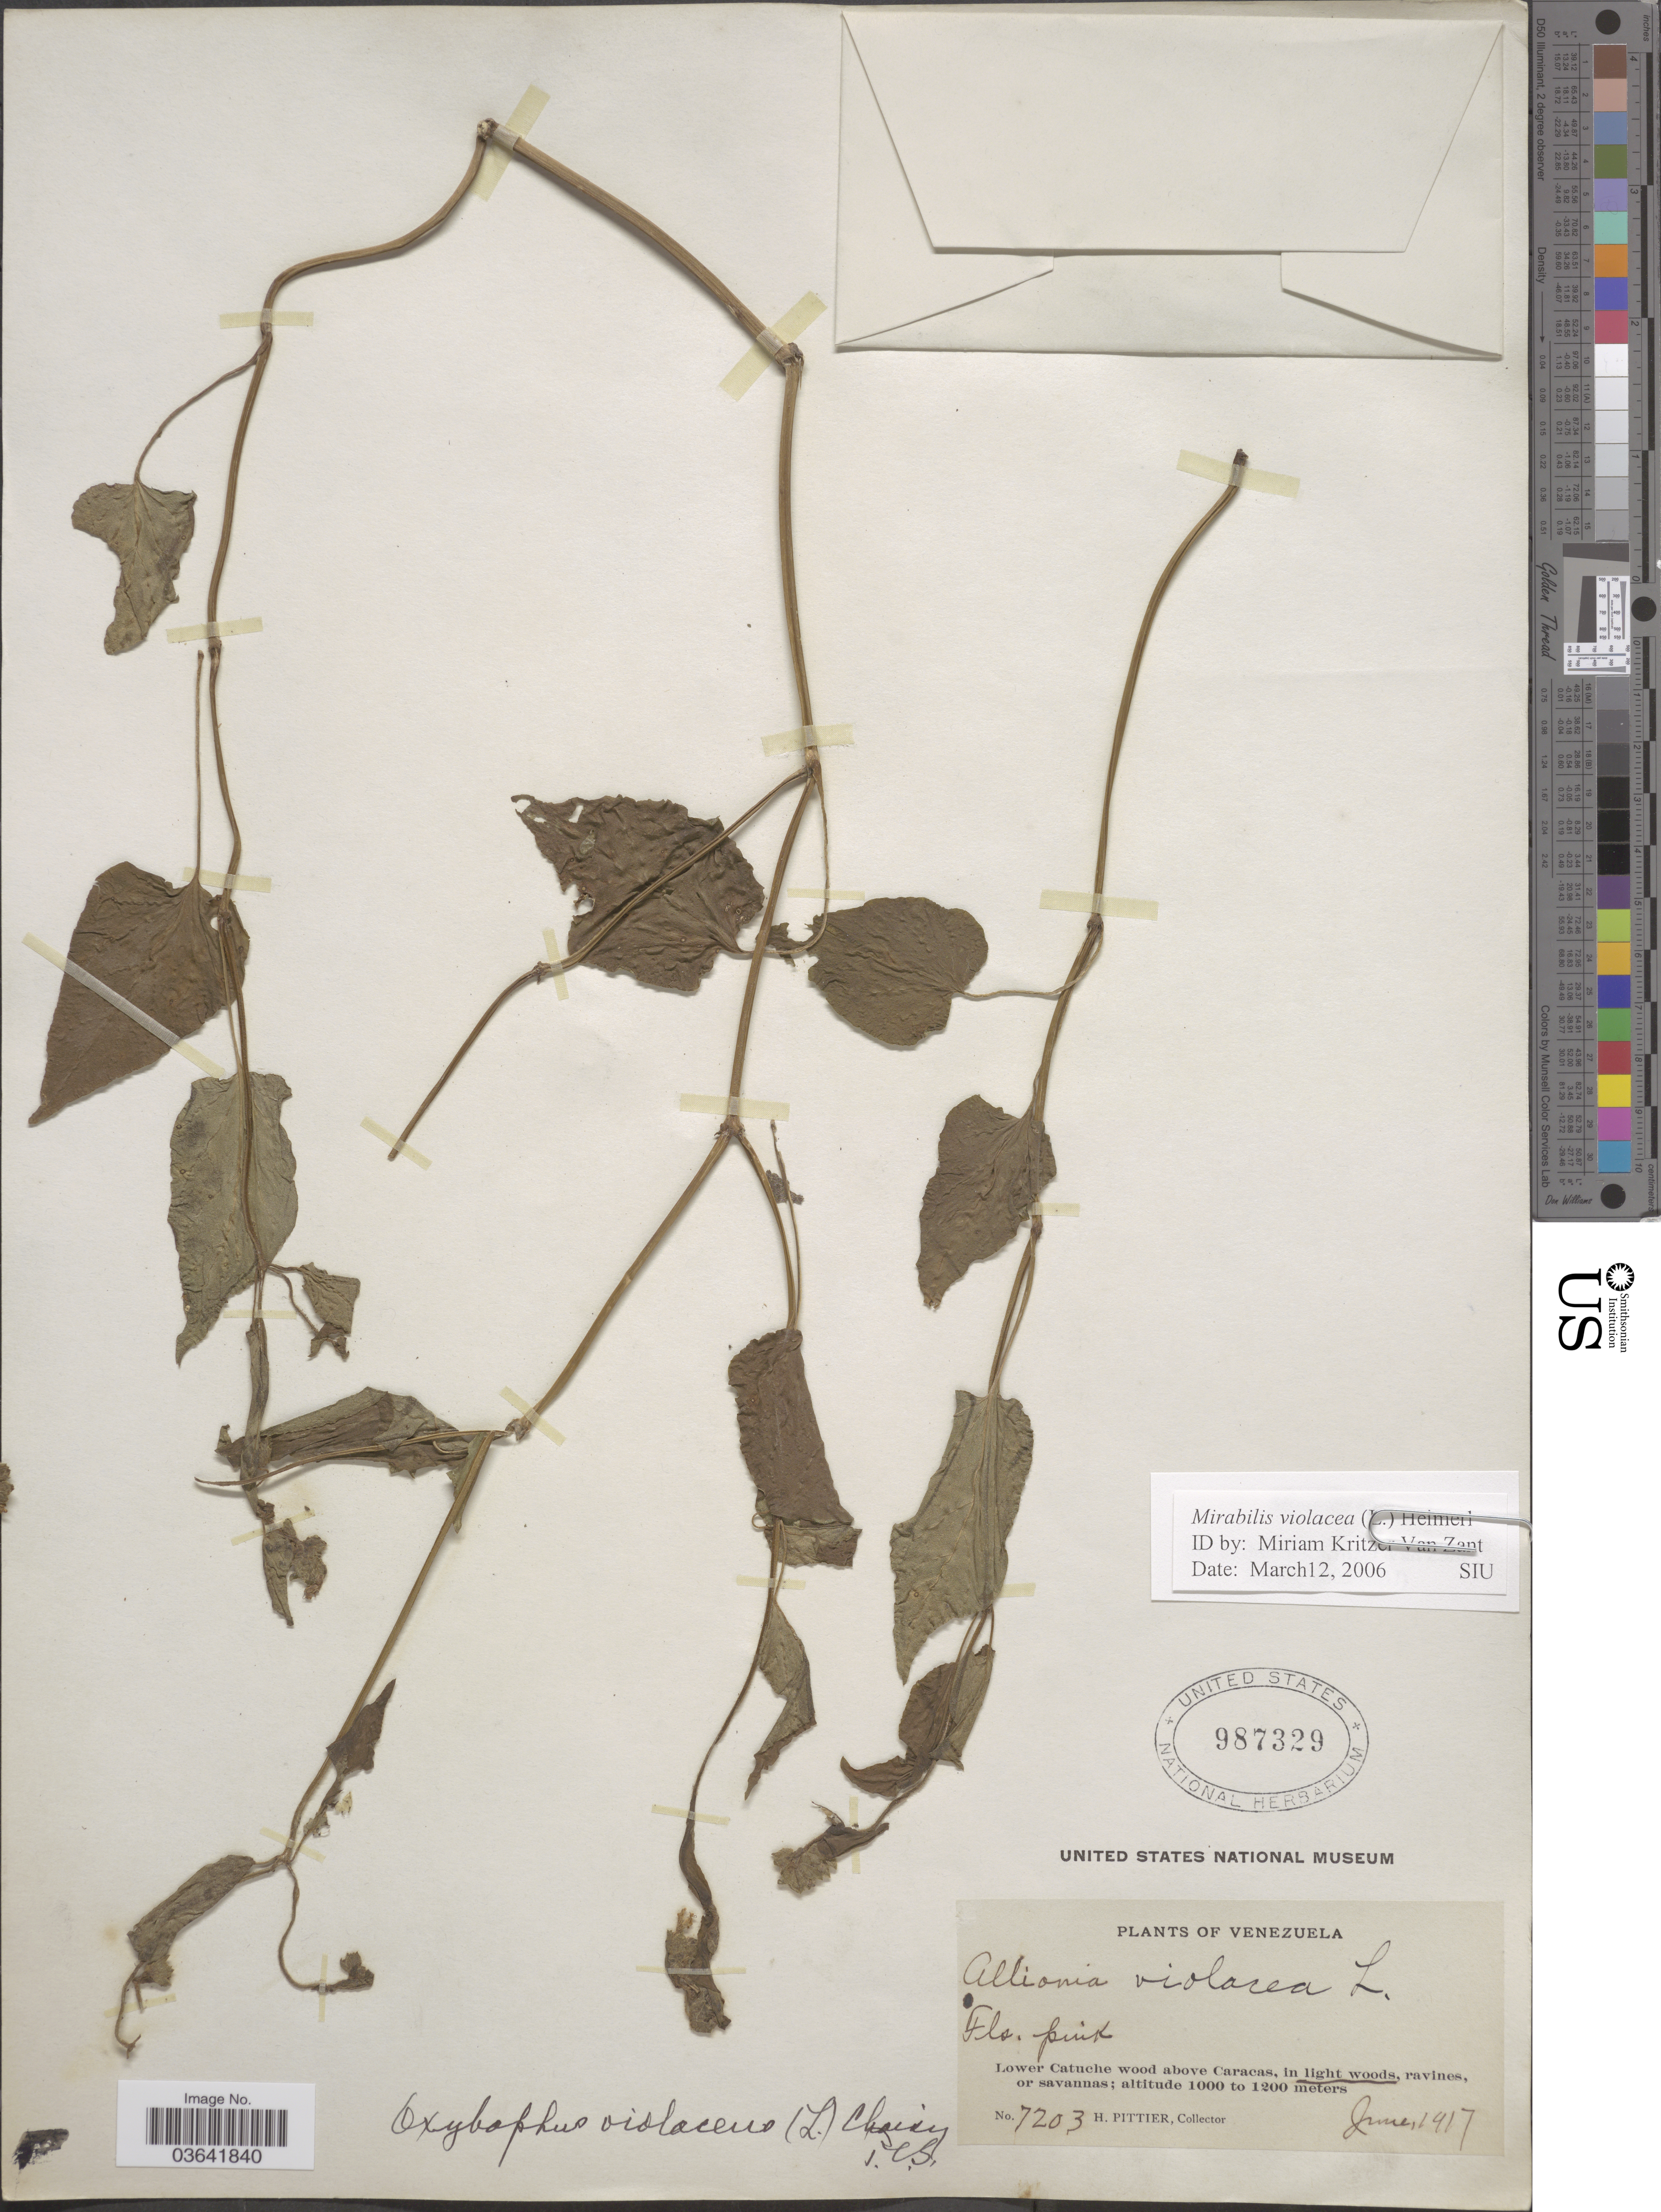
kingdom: Plantae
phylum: Tracheophyta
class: Magnoliopsida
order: Caryophyllales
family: Nyctaginaceae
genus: Mirabilis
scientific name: Mirabilis violacea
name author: (L.) Heimerl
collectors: H. F. Pittier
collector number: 7203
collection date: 1917-06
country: Venezuela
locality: Lower Catuche wood above Caracas.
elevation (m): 1000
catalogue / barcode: US 987329